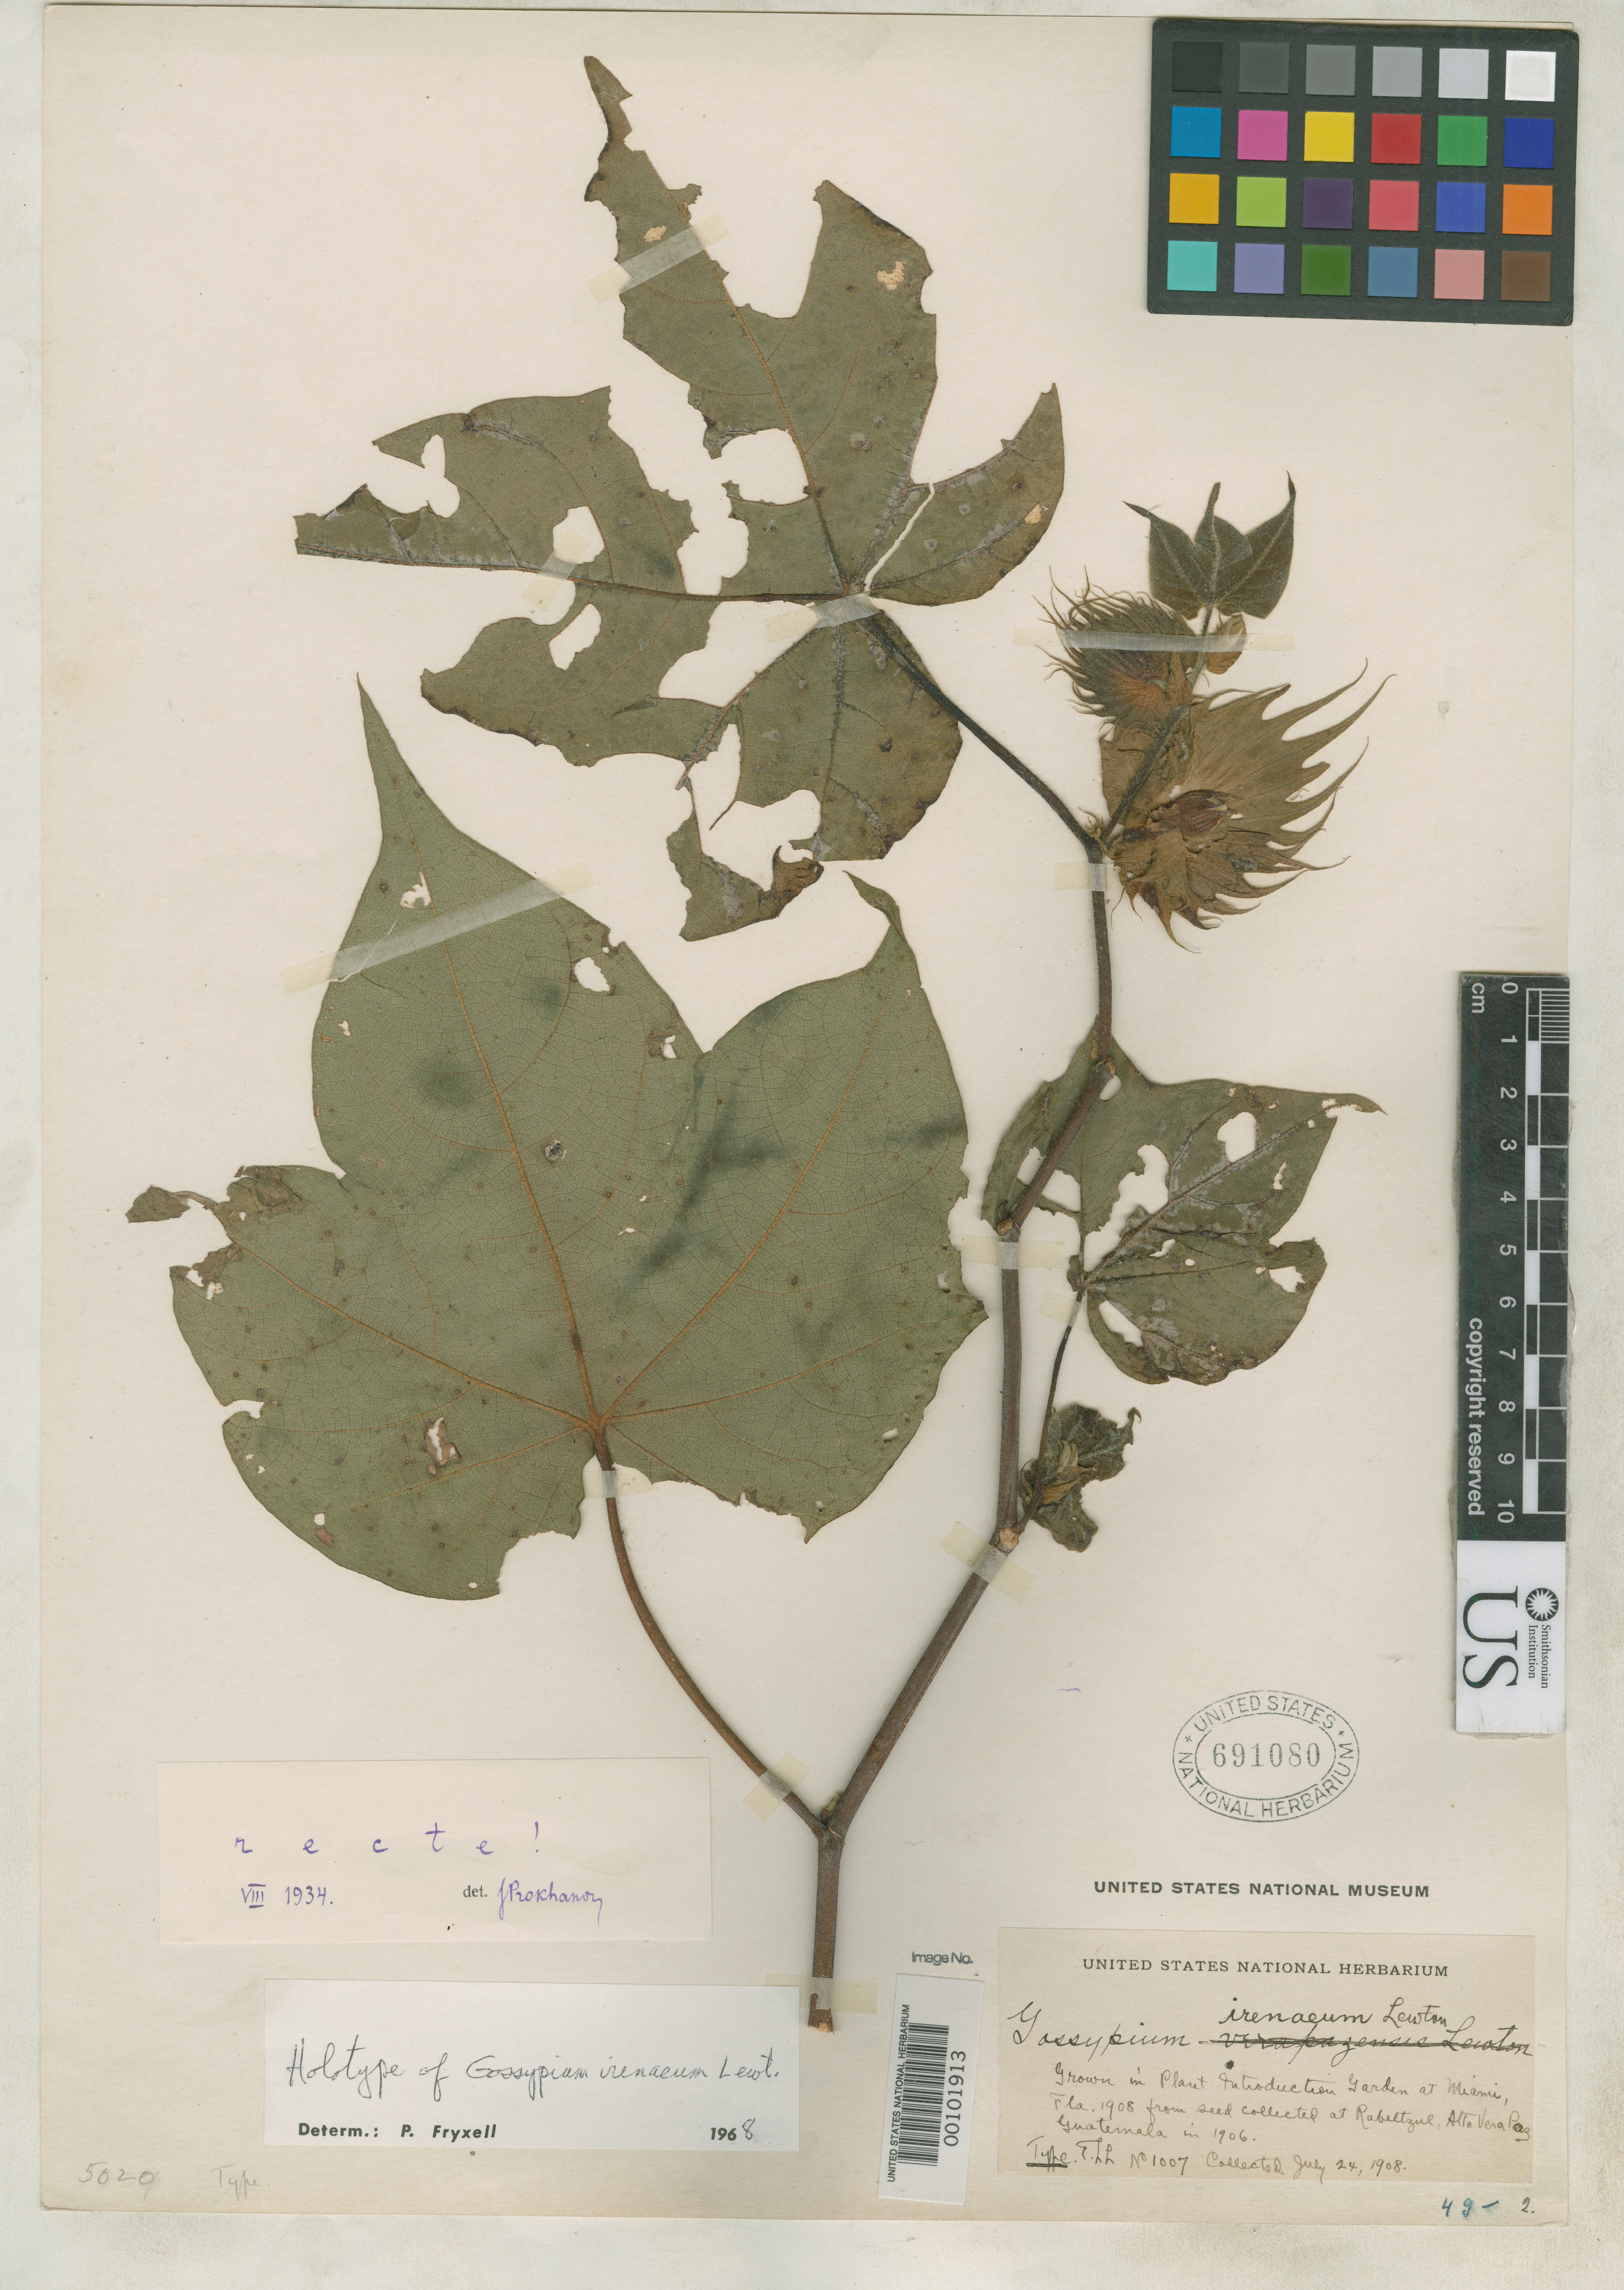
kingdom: Plantae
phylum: Tracheophyta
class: Magnoliopsida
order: Malvales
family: Malvaceae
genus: Gossypium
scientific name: Gossypium irenaeum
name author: Lewton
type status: Holotype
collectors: F. L. Lewton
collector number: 1007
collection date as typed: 1906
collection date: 1906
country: Guatemala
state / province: Alta Verapaz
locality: Rubelzul.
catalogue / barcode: US 691080